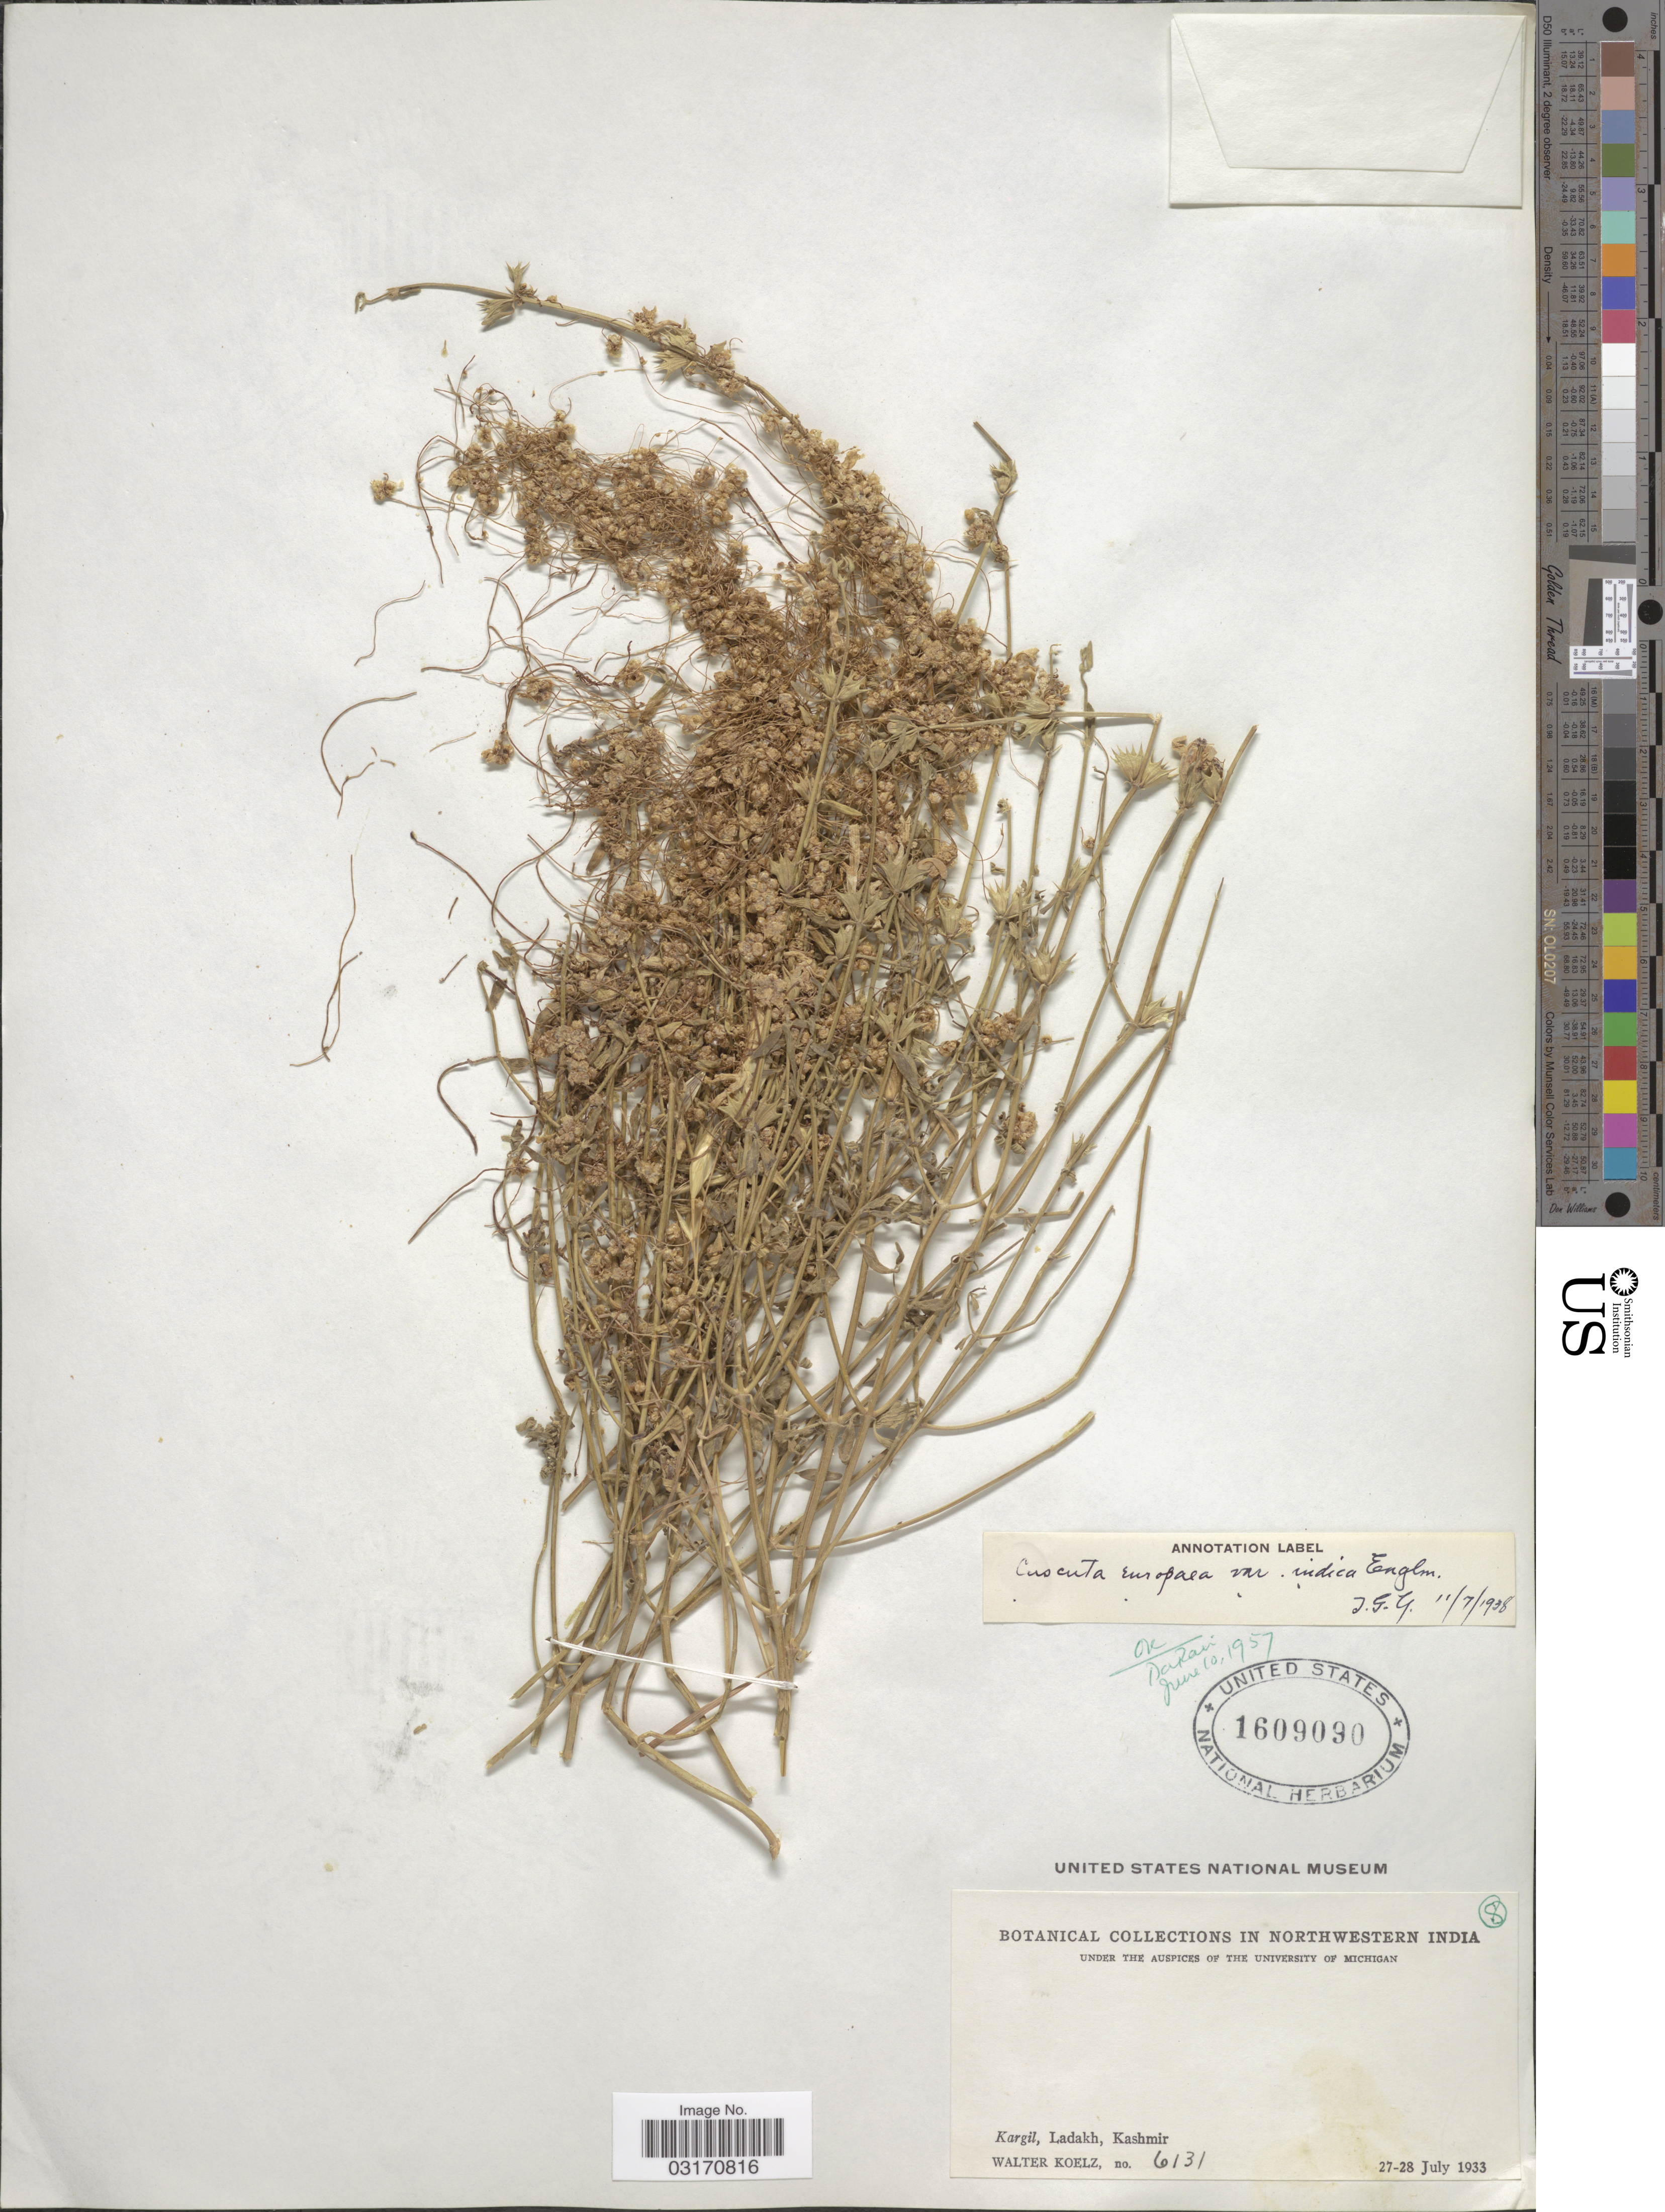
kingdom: Plantae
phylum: Tracheophyta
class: Magnoliopsida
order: Solanales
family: Convolvulaceae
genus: Cuscuta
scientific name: Cuscuta europaea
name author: L.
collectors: W. N. Koelz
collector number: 6131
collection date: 1933-07-27/1933-07-28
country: India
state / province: Jammu and Kashmir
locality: Northwestern India. Kargil, Ladakh, Kashmir.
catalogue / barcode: US 1609090